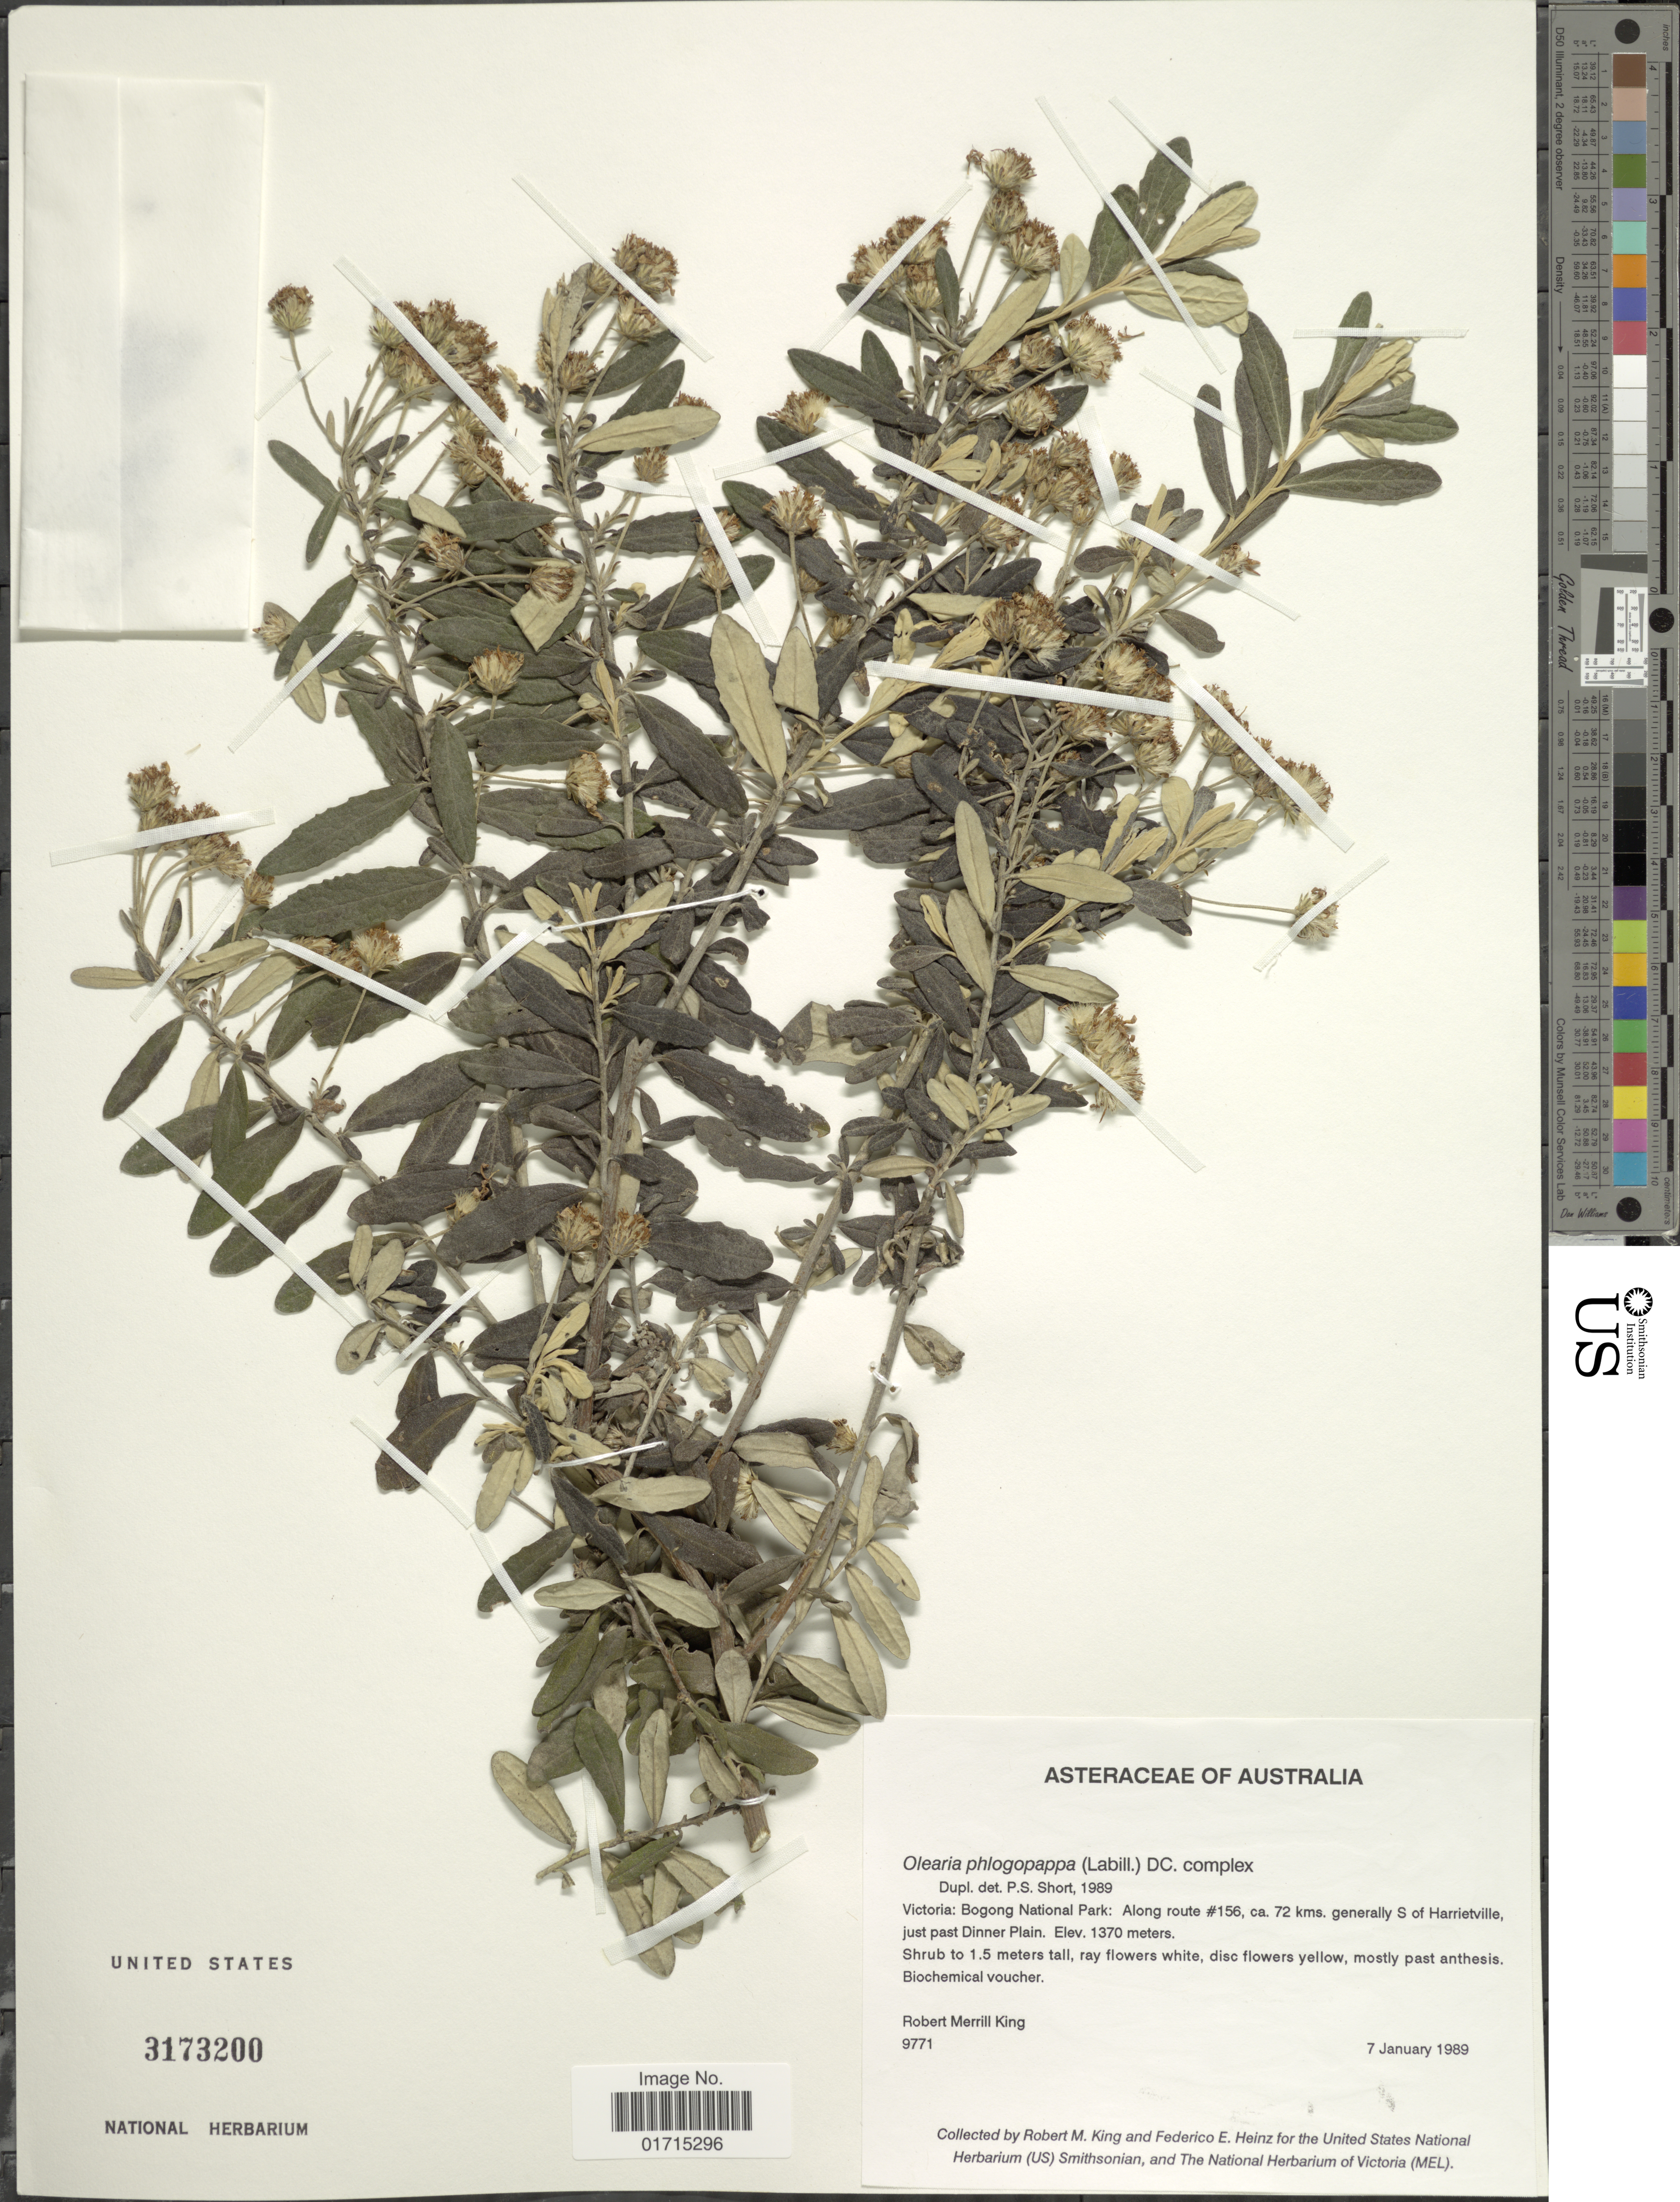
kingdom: Plantae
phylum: Tracheophyta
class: Magnoliopsida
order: Asterales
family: Asteraceae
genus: Olearia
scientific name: Olearia phlogopappa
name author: (Labill.) DC.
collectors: R. M. King & F. Heinz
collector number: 9771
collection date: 1989-01-07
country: Australia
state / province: Victoria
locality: Victoria: Bogong National Park: Along route #156, ca. 72 kms. generally S of Harrietville, just past Dinner Plain.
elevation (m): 1370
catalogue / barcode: US 3173200